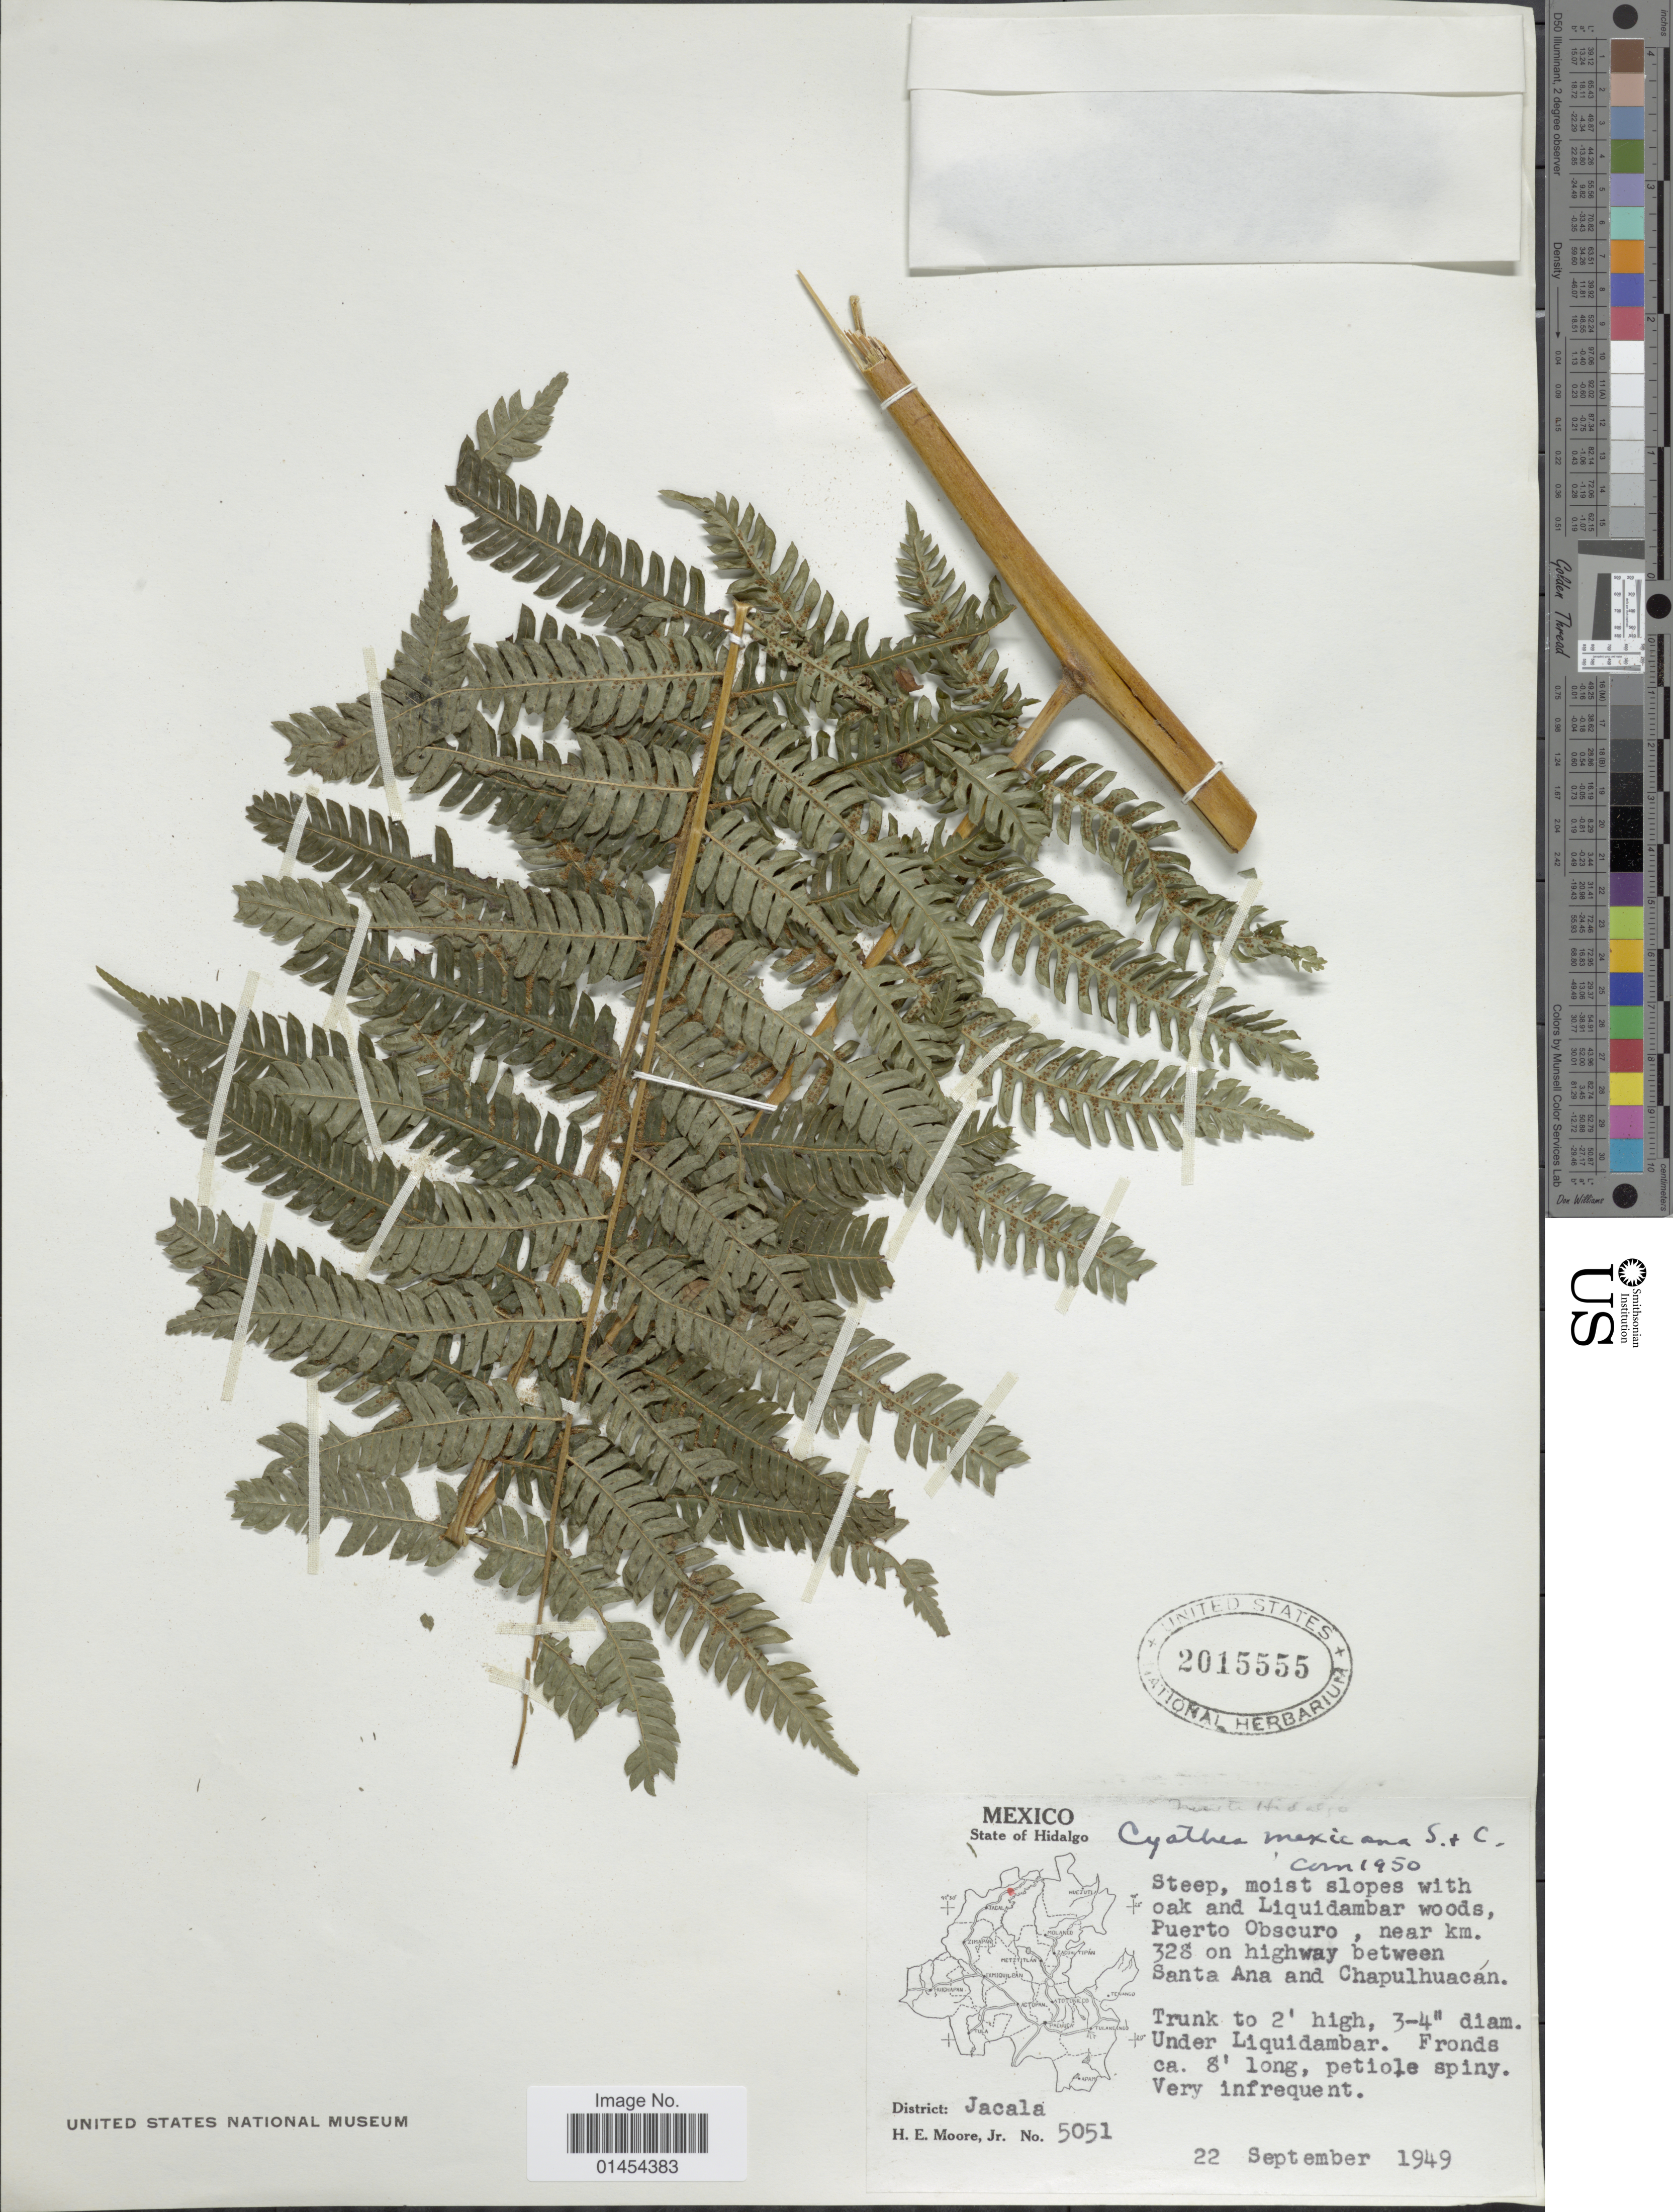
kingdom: Plantae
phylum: Tracheophyta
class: Polypodiopsida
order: Cyatheales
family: Cyatheaceae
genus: Alsophila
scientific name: Alsophila firma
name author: (Baker) D.S. Conant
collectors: H. Moore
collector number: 5051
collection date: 1949-09-22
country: Mexico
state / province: Hidalgo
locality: Steep, moist slopes with oak and Liquidambar woods, Puerto Obscuro, near km. 328 on highway between Santa Ana and Chapulhuacán. District: Jalaca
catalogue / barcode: US 2015555